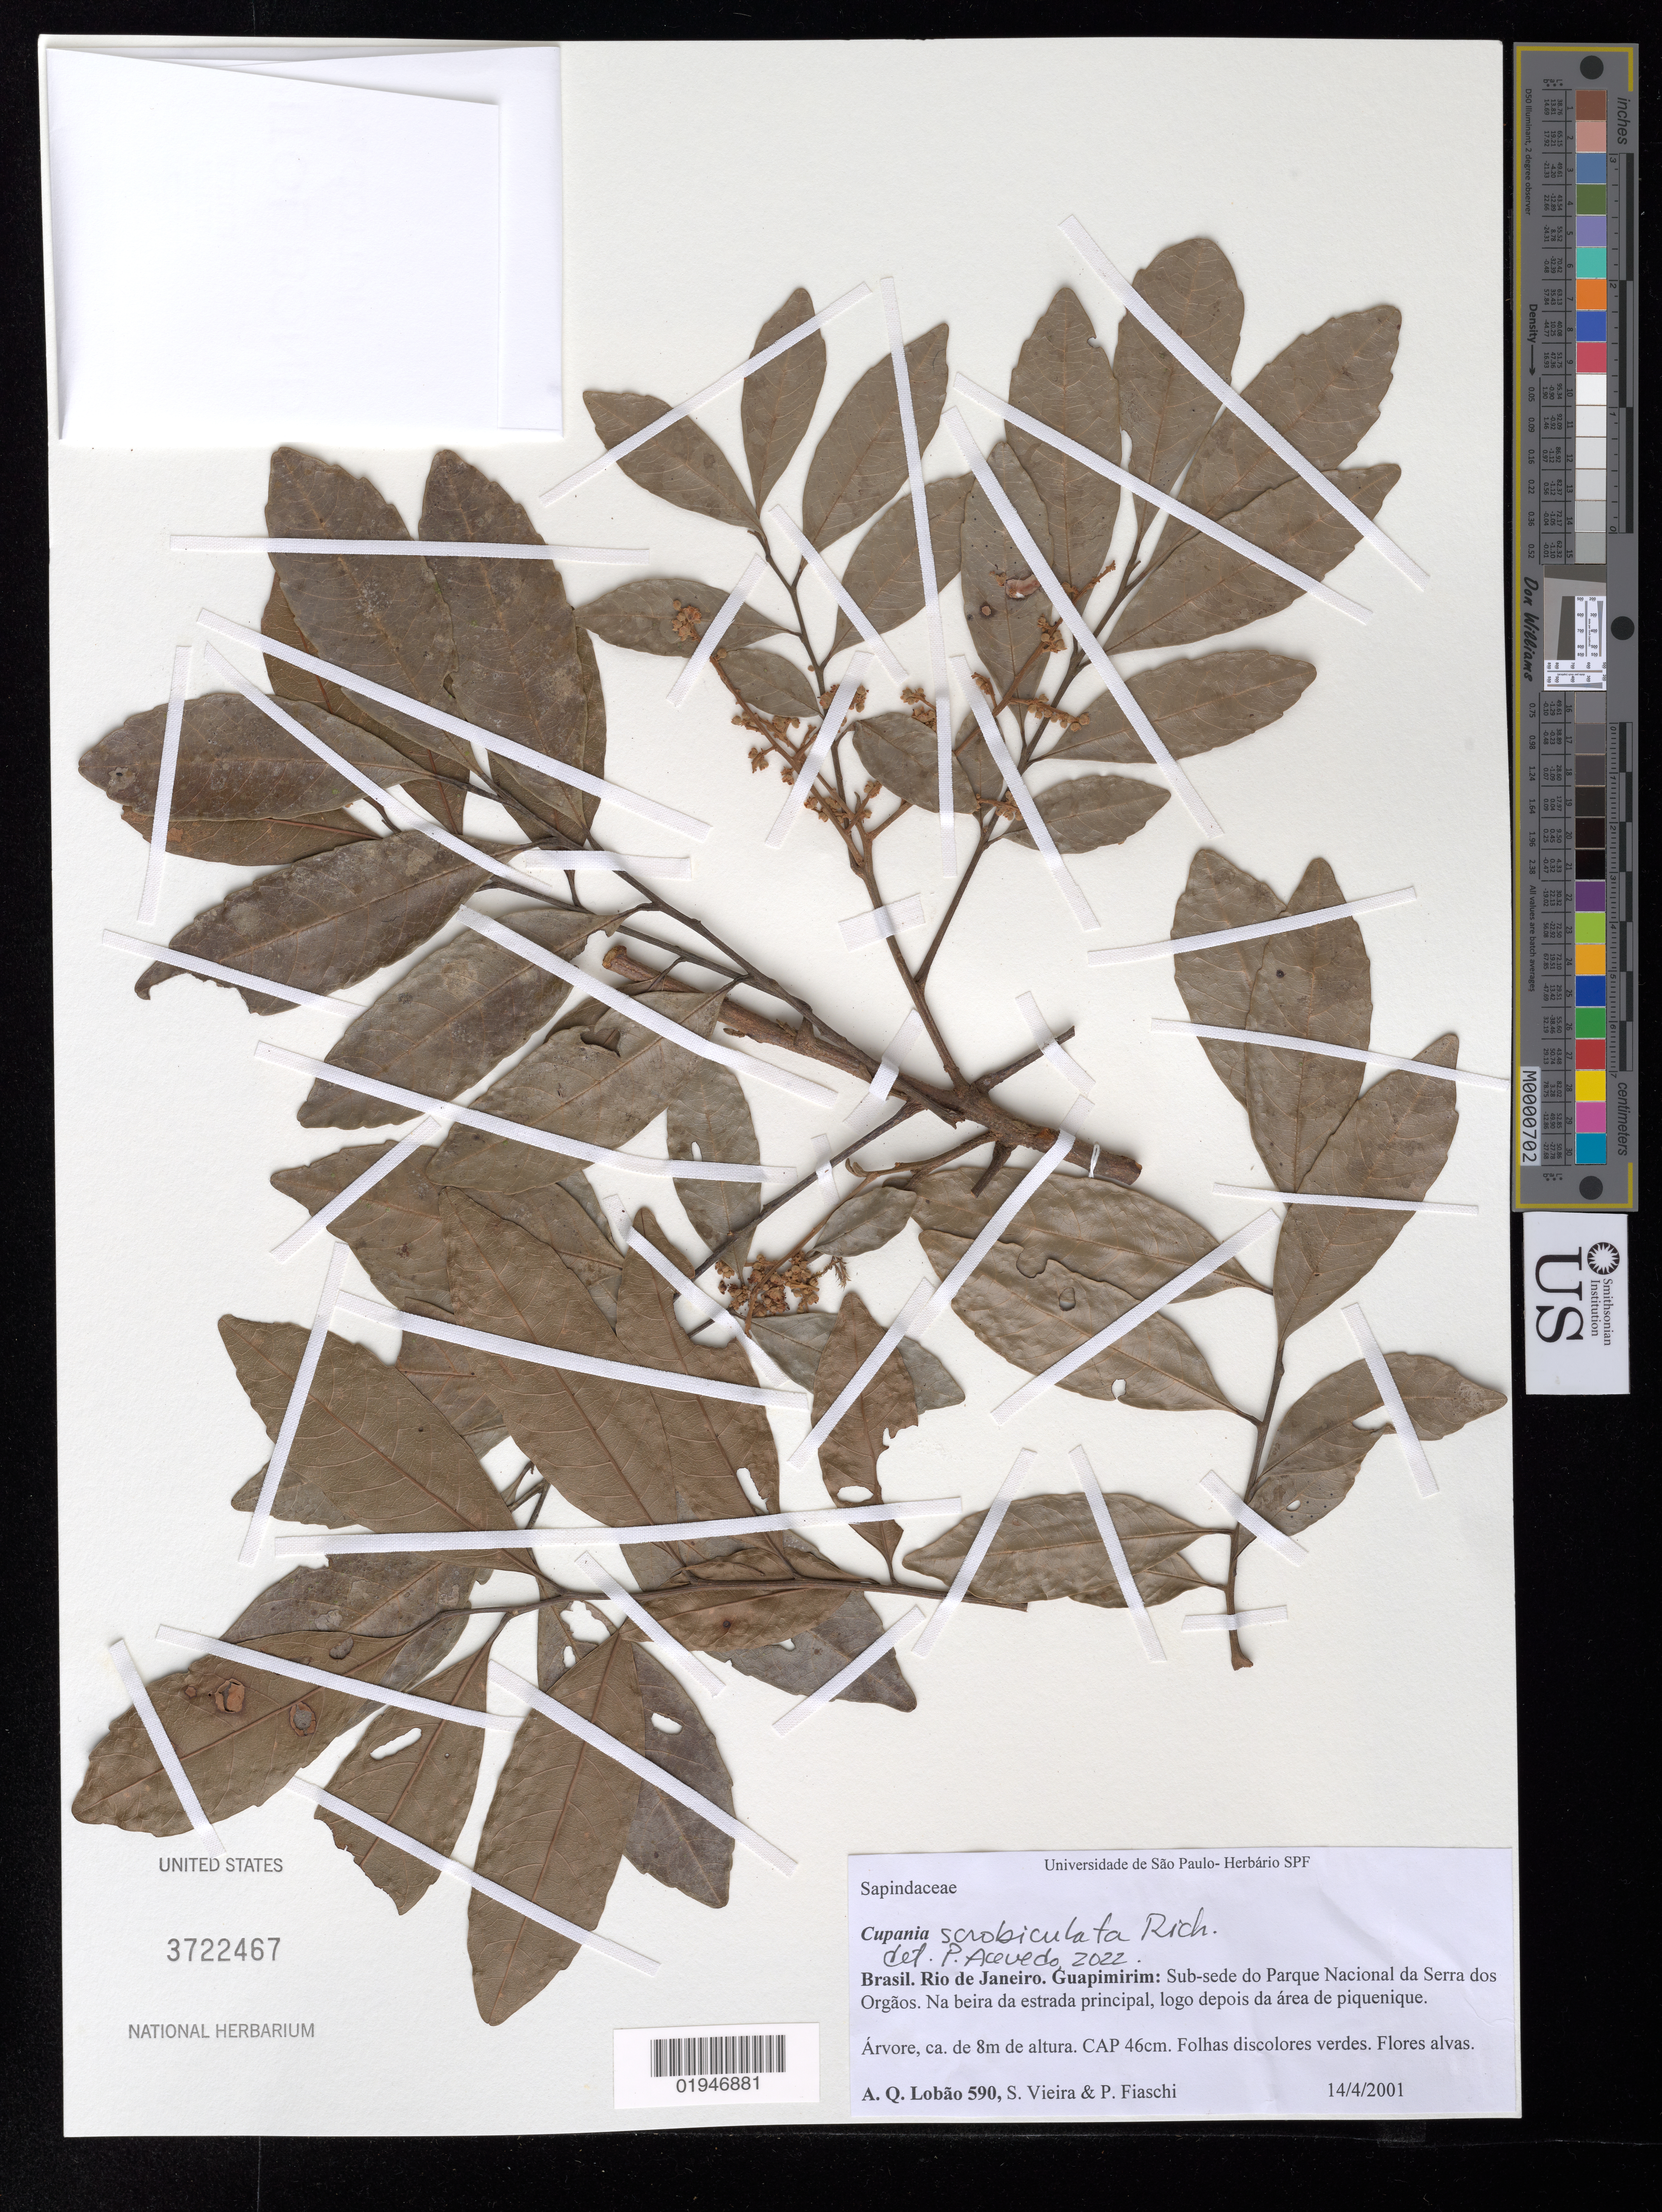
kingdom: Plantae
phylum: Tracheophyta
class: Magnoliopsida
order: Sapindales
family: Sapindaceae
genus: Cupania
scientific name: Cupania scrobiculata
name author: Rich.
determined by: Acevedo-Rodríguez, P., (BOT), Smithsonian Institution - National Museum of Natural History (UNITED STATES)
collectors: A. Lobão, S. Vieira & P. Fiaschi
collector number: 590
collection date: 2001-04-14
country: Brazil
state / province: Rio de Janeiro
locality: Guapimirim. Sub-sede do Parque Nacional da Serra dos Orgãos. Na beira da estrada principal, logo depois da área de piquenique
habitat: Na beira da estrada principal, logo depois da área de piquenique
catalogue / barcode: US 3722467